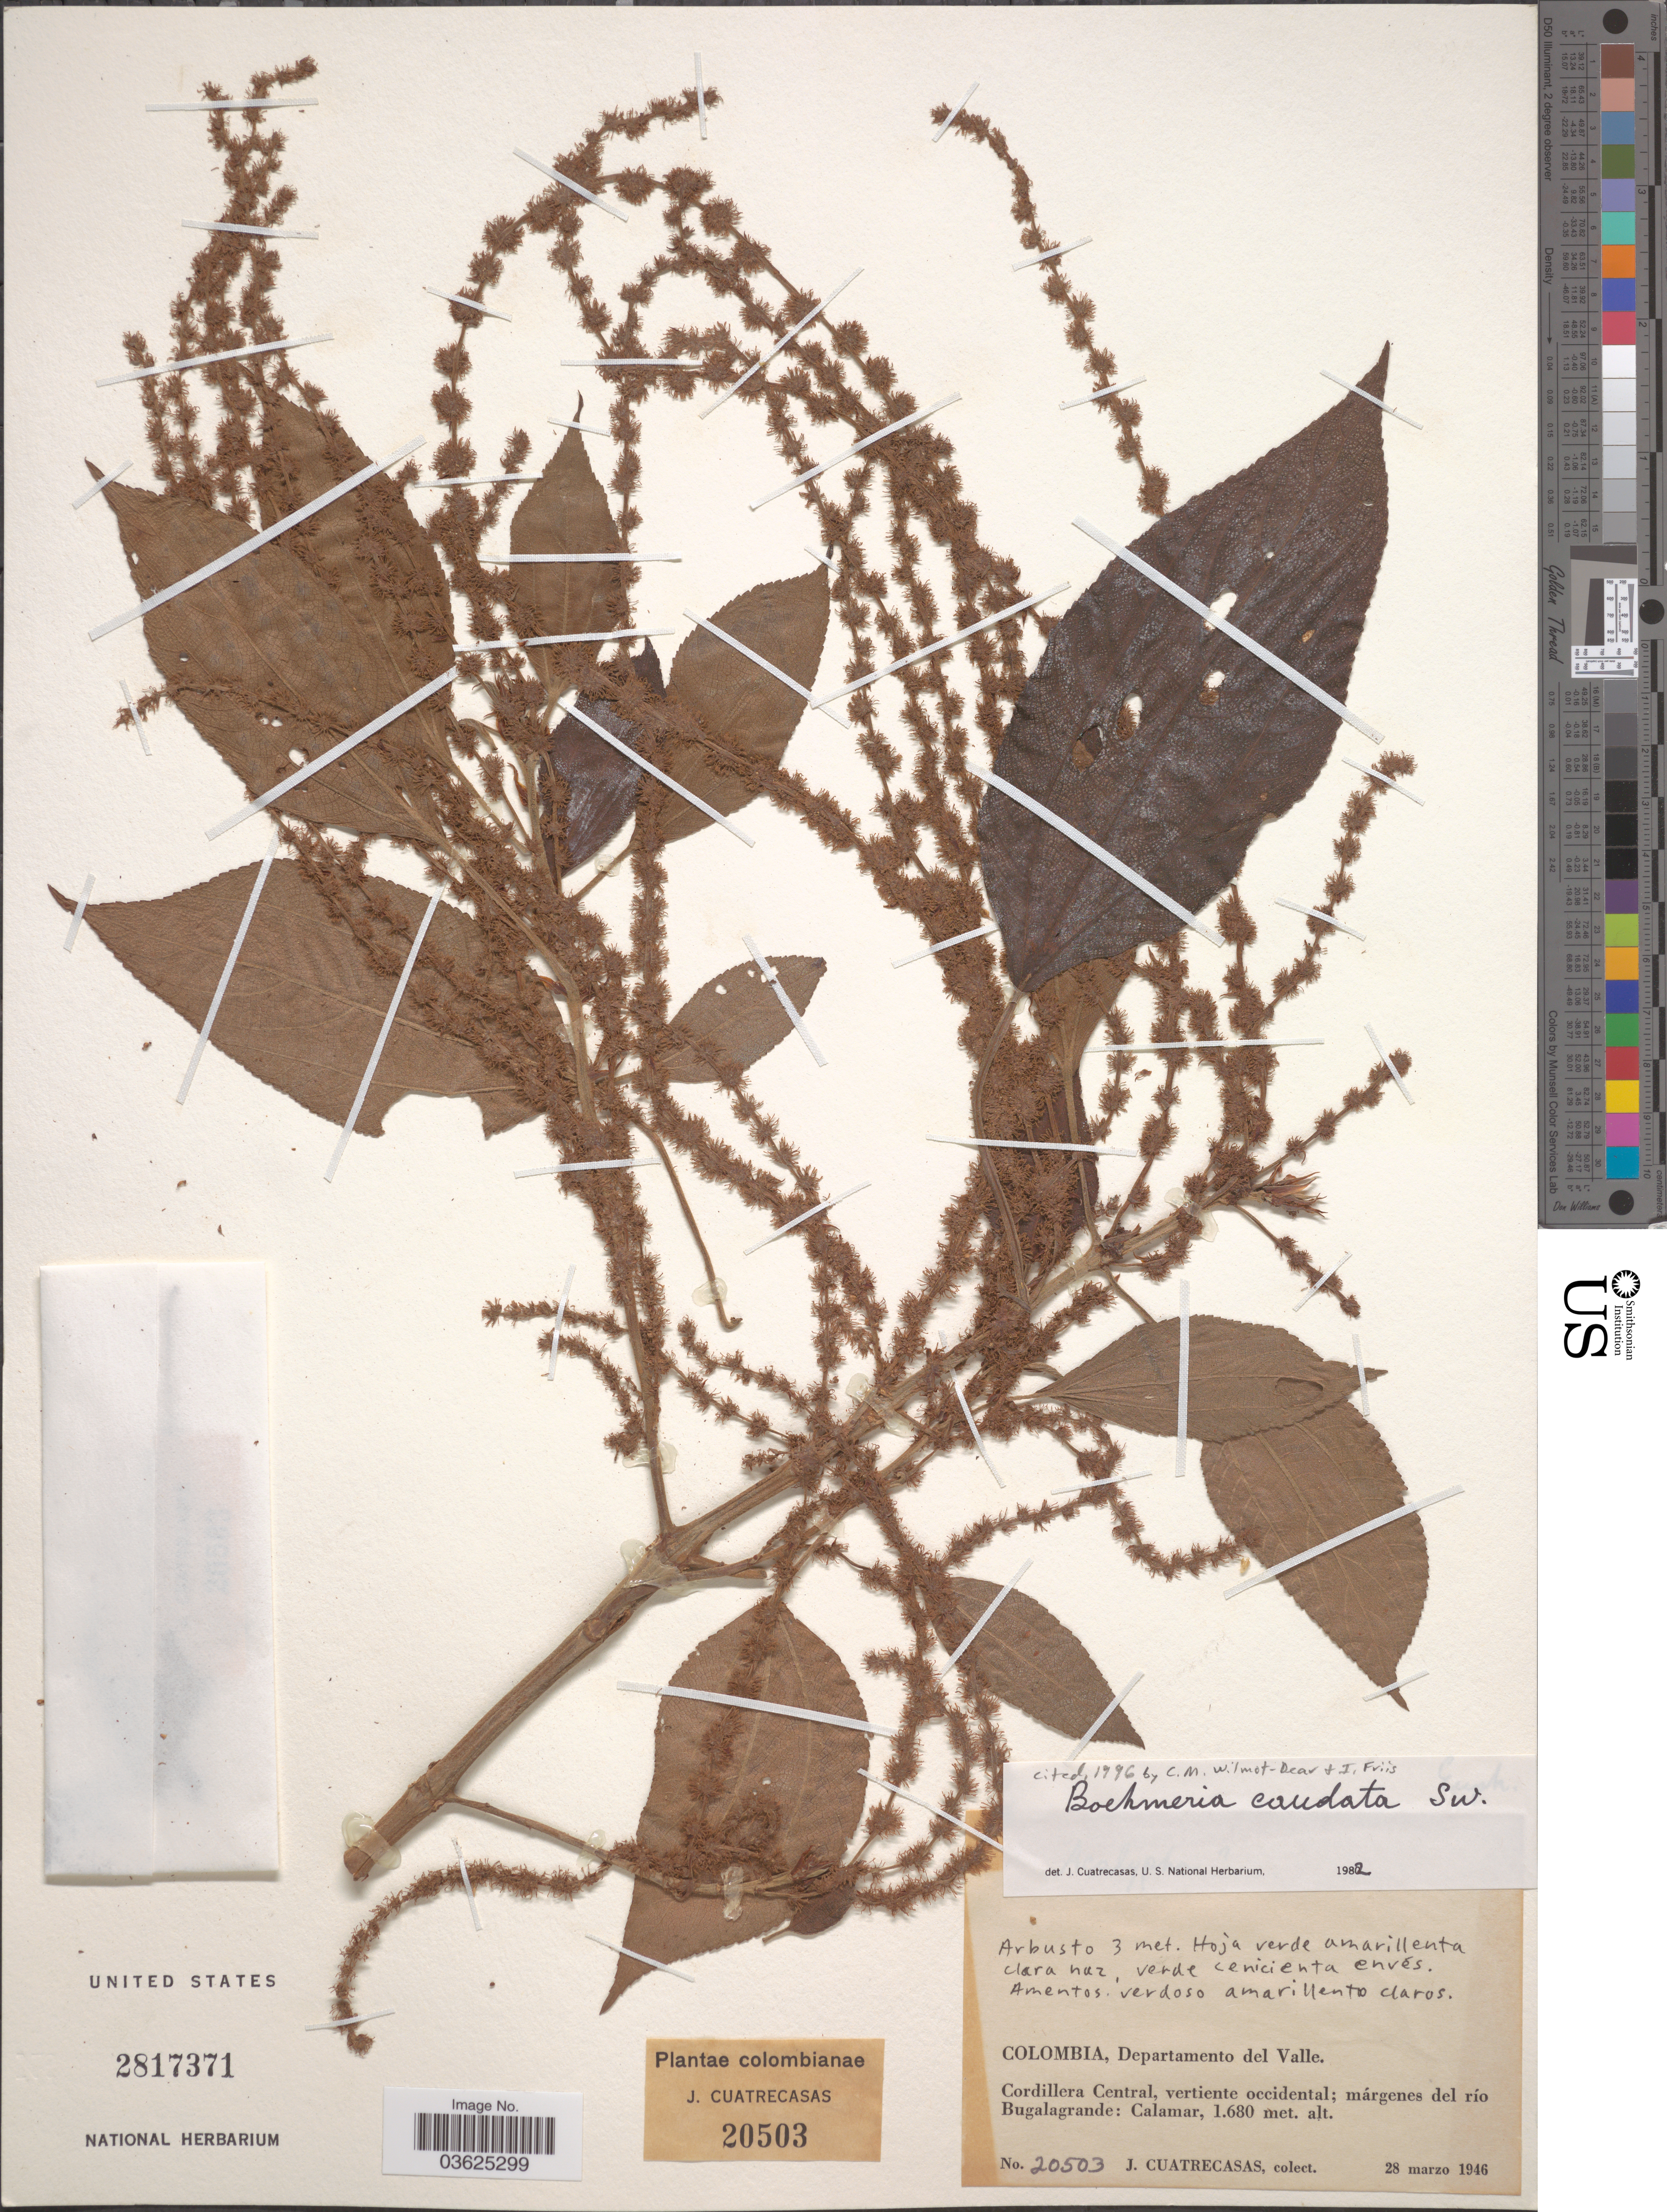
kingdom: Plantae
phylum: Tracheophyta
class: Magnoliopsida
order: Rosales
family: Urticaceae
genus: Boehmeria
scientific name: Boehmeria caudata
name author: Sw.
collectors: J. Cuatrecasas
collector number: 20503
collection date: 1946-03-28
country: Colombia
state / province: Valle del Cauca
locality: Departamento del Valle. Cordillera Central, vertiente occidental; márgenes del río Bugalagrande: Calamar.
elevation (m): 1680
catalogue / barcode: US 2817371